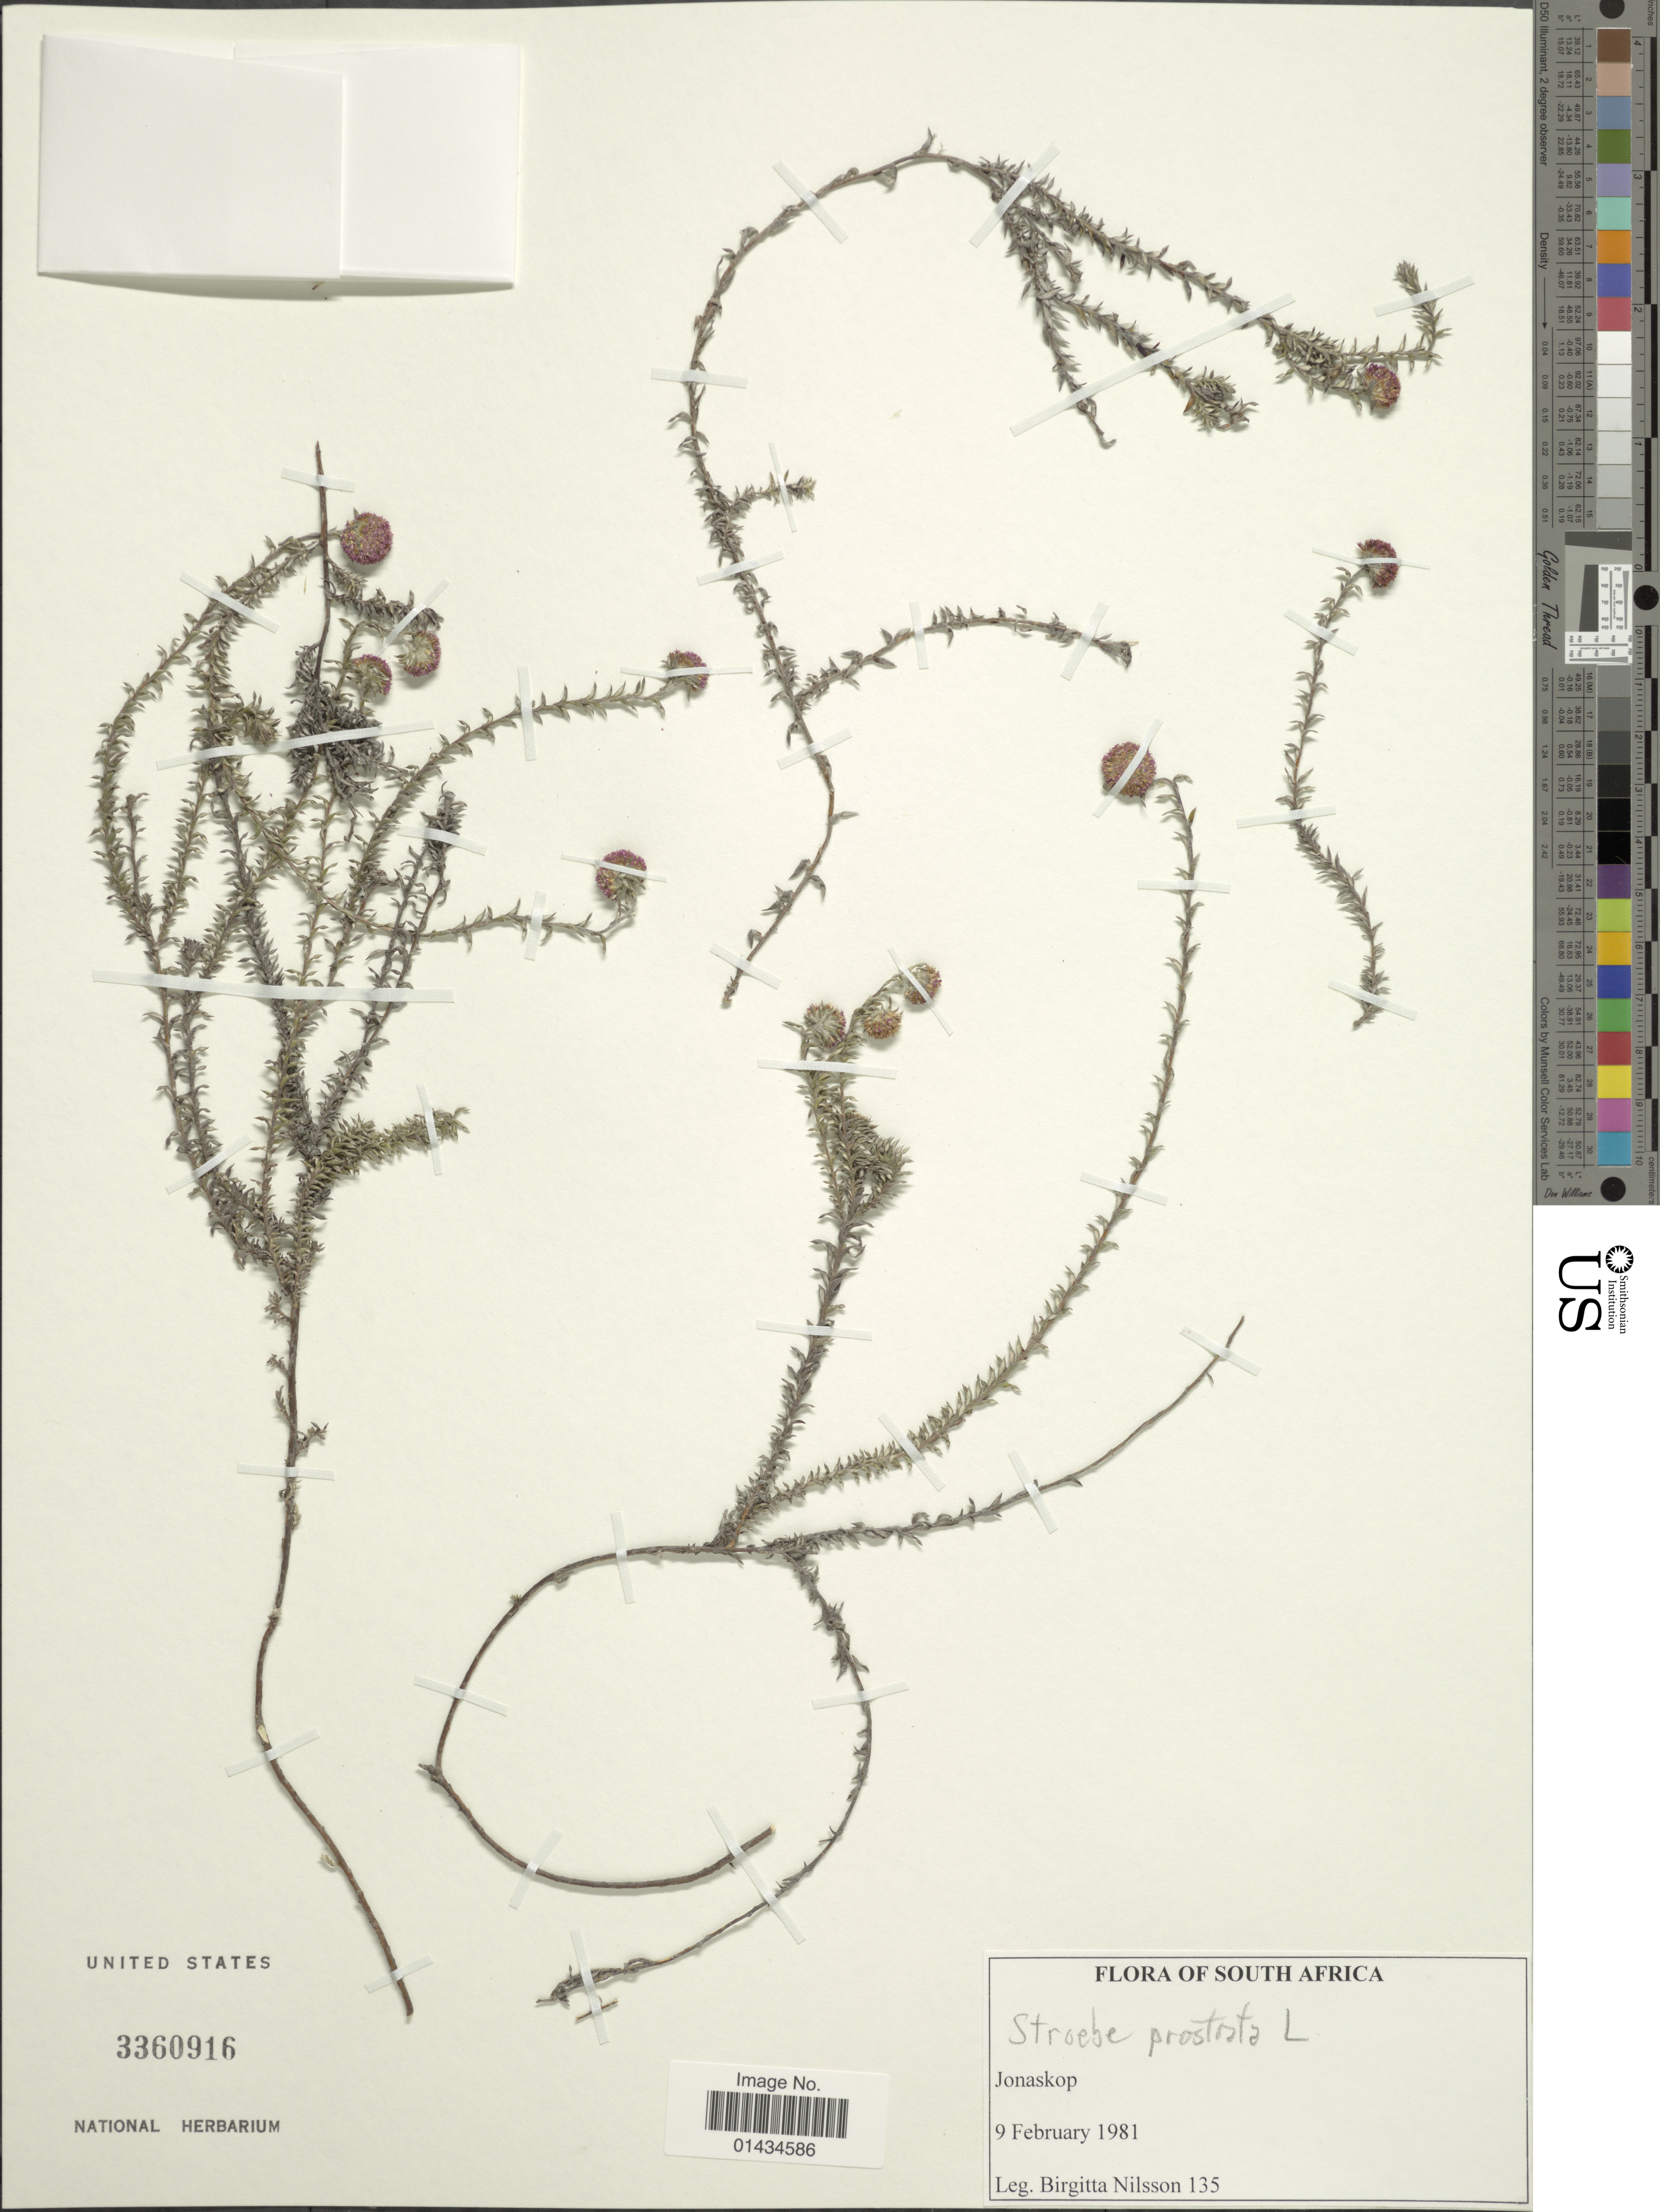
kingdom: Plantae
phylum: Tracheophyta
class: Magnoliopsida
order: Asterales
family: Asteraceae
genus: Stoebe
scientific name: Stoebe prostrata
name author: L.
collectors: B. Carlin-Nilsson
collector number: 135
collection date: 1981-02-09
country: South Africa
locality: Jonaskop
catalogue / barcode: US 3360916